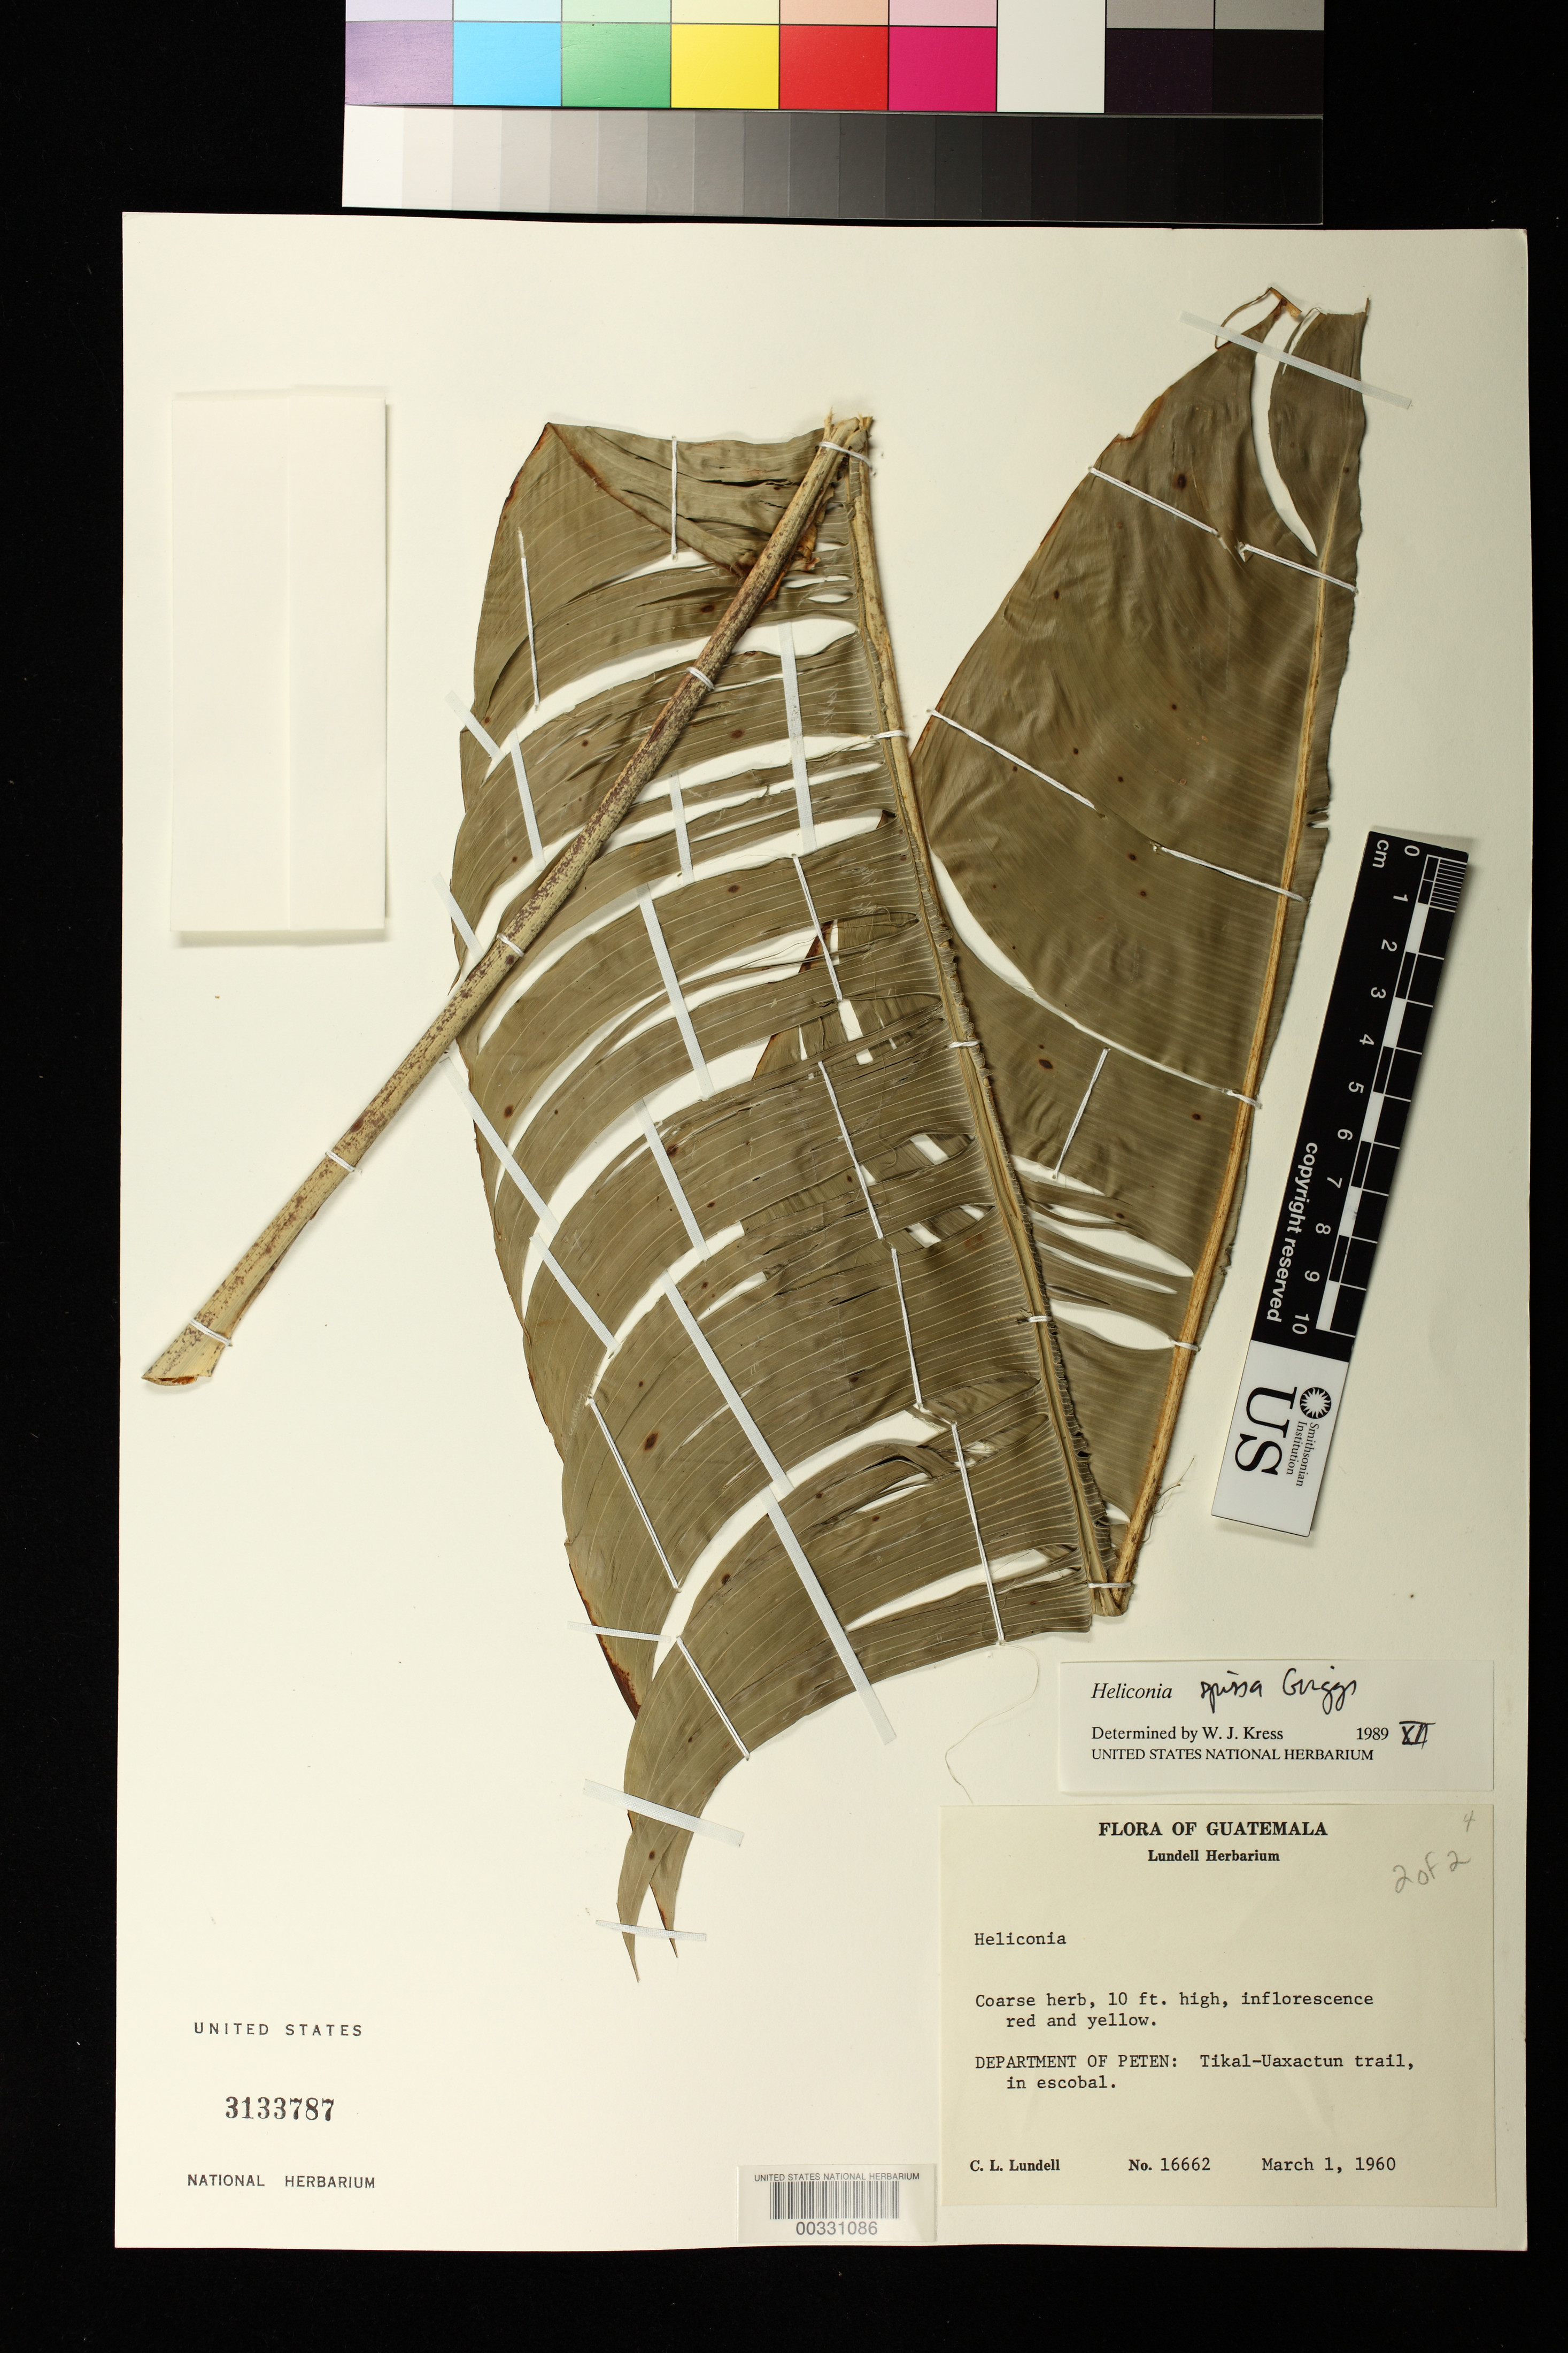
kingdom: Plantae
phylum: Tracheophyta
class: Liliopsida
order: Zingiberales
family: Heliconiaceae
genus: Heliconia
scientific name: Heliconia spissa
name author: R.F. Griggs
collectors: C. L. Lundell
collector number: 16662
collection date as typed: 01 Mar 1960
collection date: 1960-03-01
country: Guatemala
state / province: El Petén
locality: Tikal-Uaxactún trail, in escobal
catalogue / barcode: US 3133787